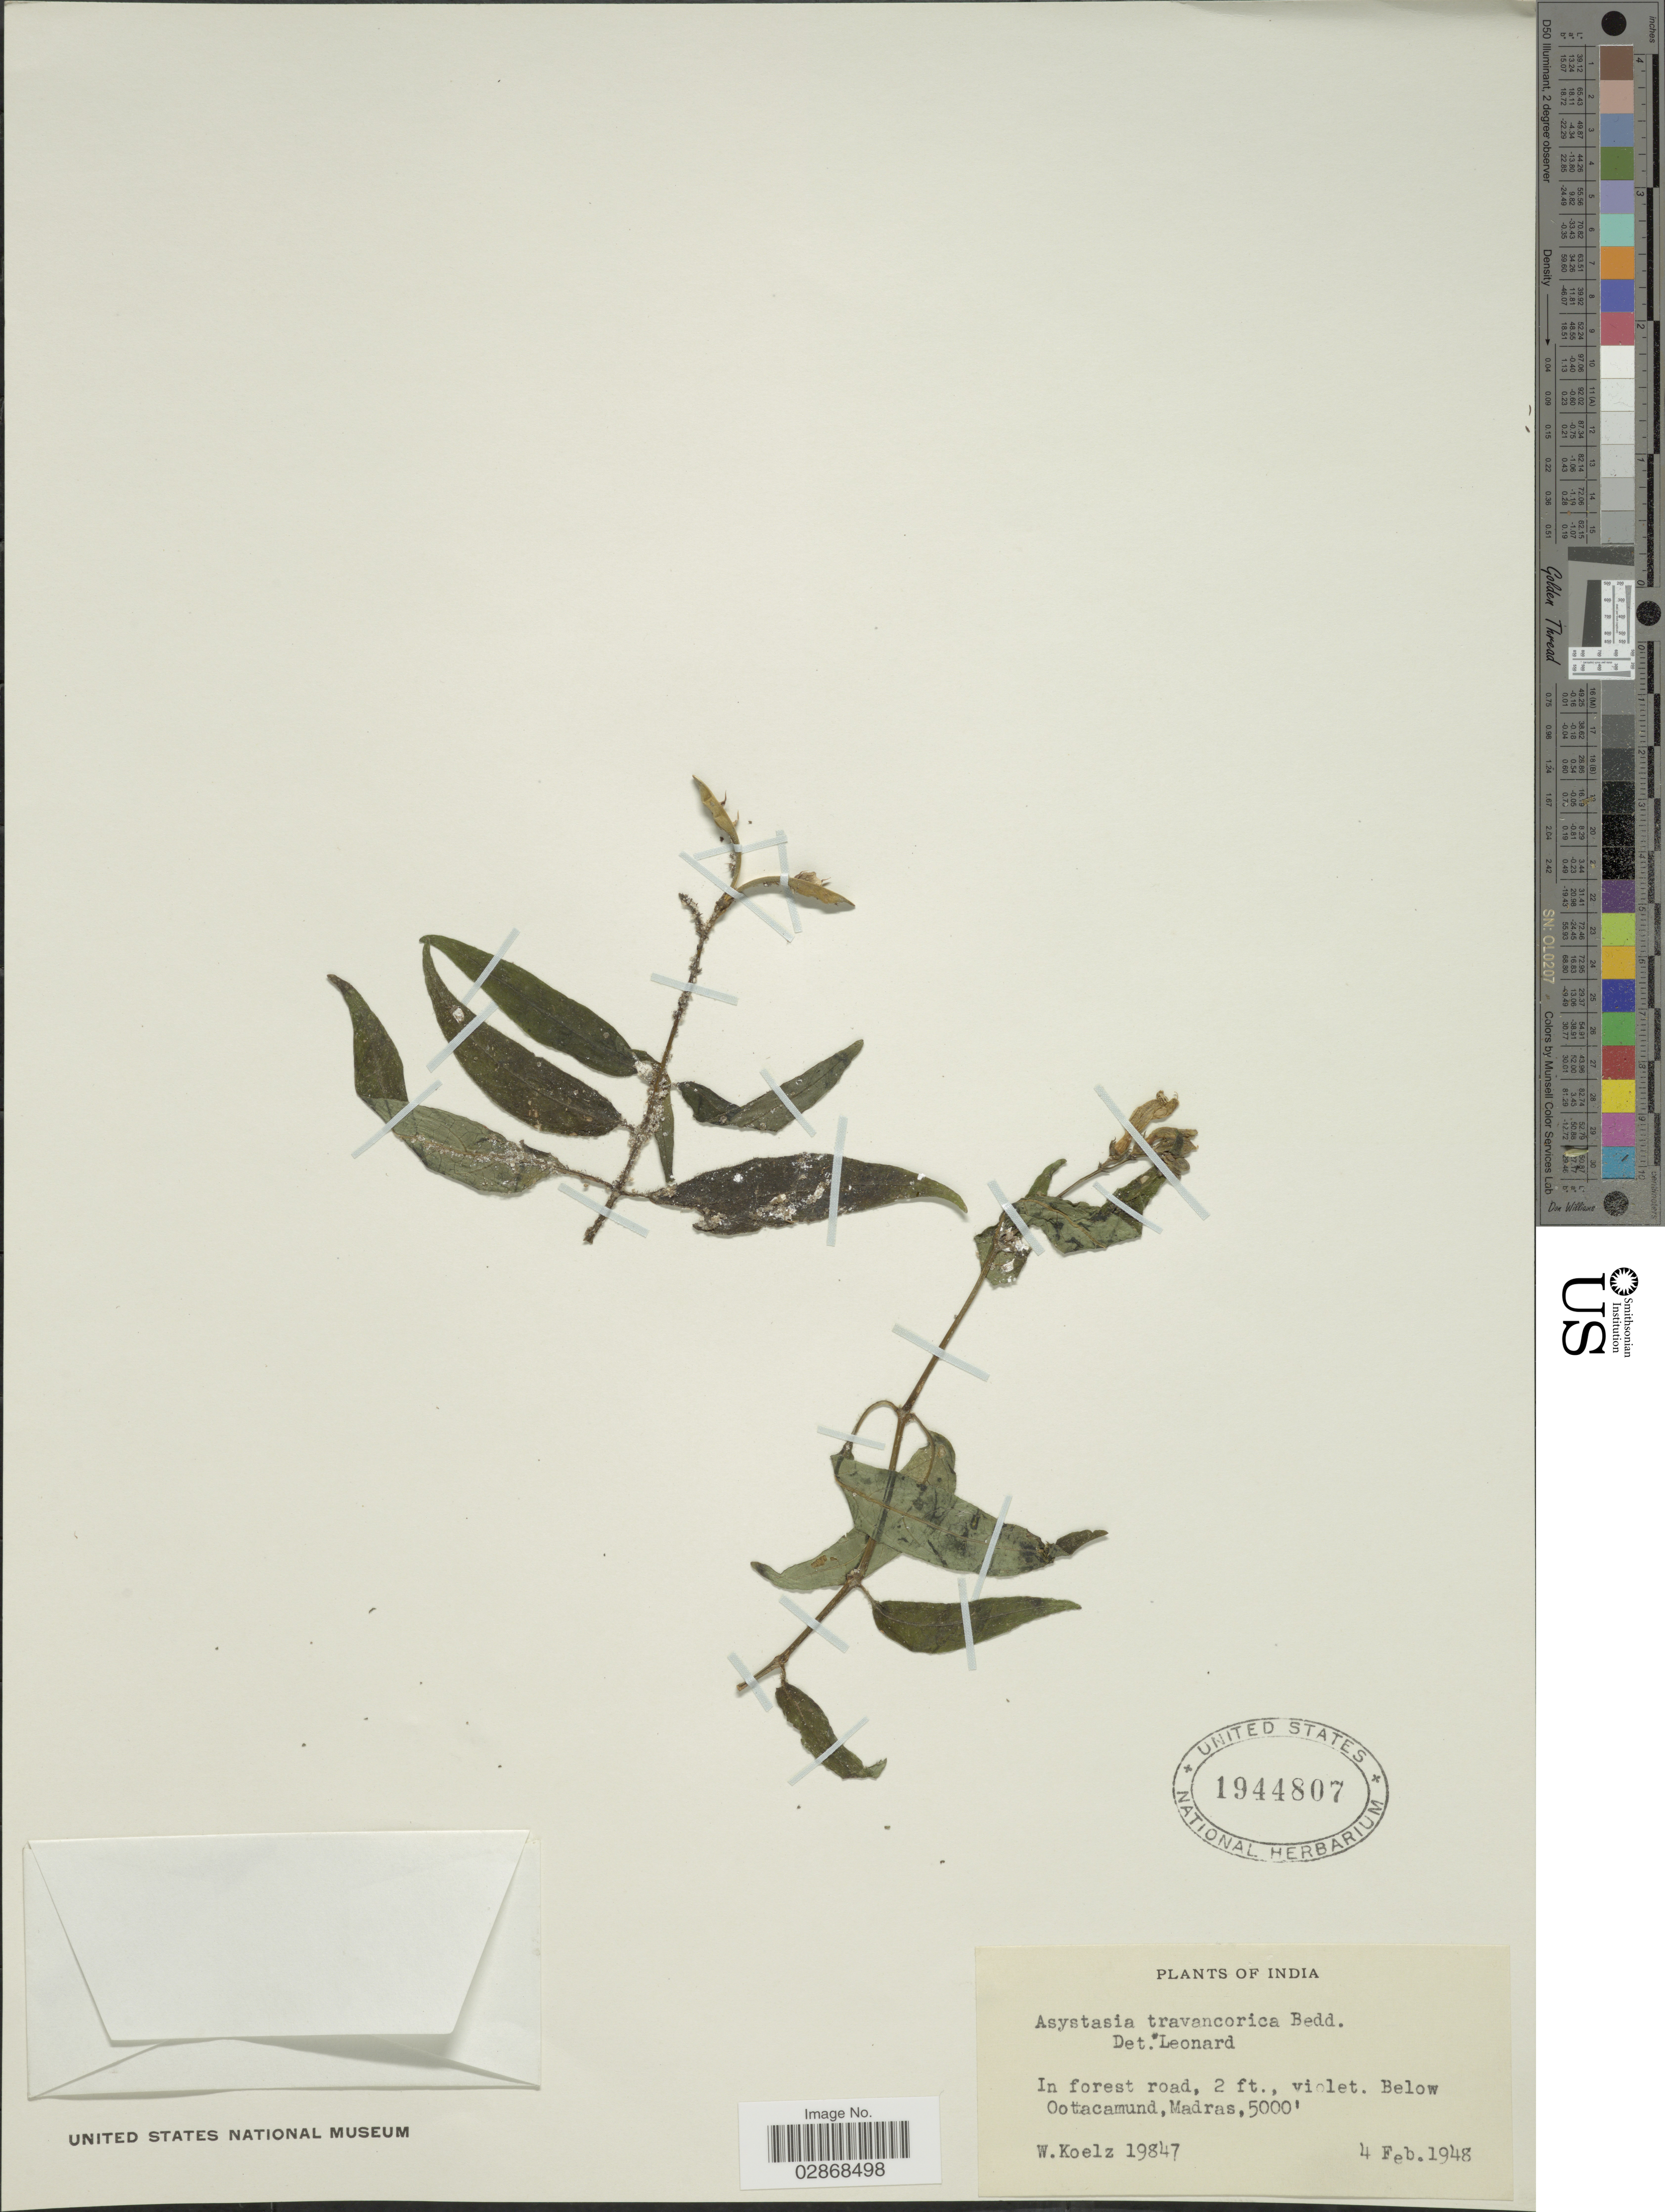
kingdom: Plantae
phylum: Tracheophyta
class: Magnoliopsida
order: Lamiales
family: Acanthaceae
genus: Asystasia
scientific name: Asystasia travancorica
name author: Bedd.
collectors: W. Koelz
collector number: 19847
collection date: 1948-02-04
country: India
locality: Below Ootacamund, Madras.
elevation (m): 1524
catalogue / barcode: US 1944807